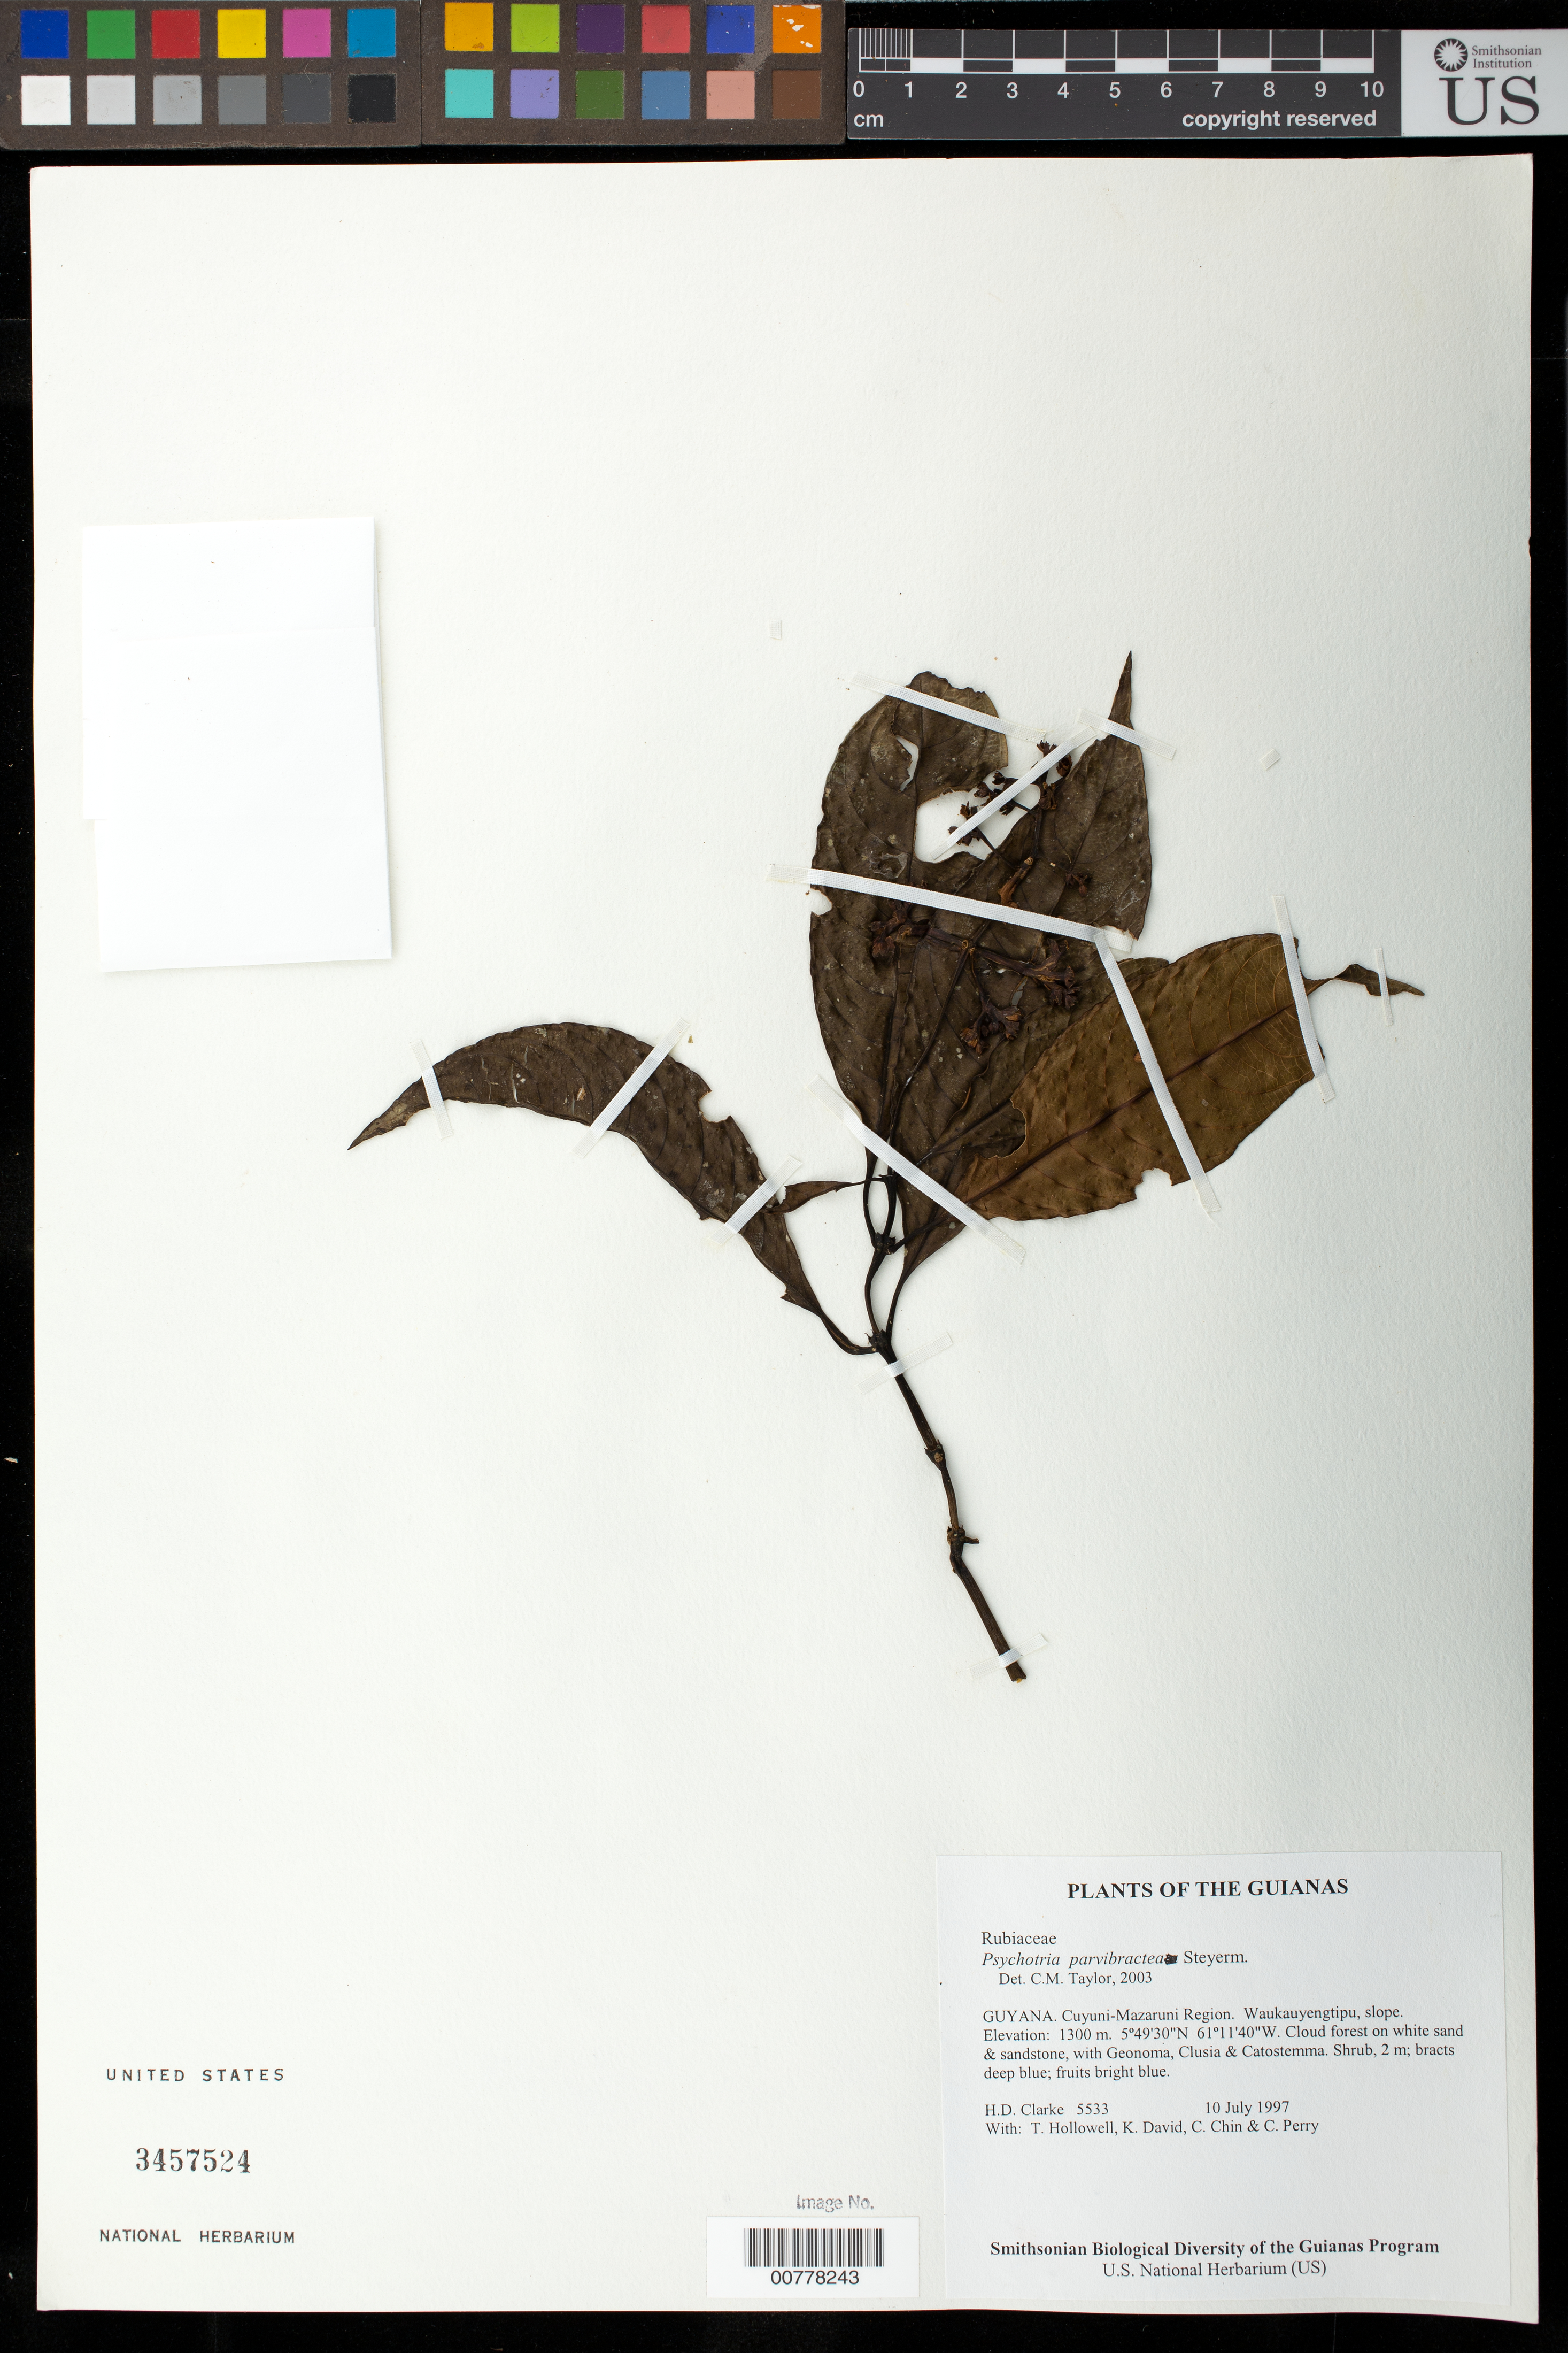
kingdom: Plantae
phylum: Tracheophyta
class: Magnoliopsida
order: Gentianales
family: Rubiaceae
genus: Psychotria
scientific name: Psychotria parvibractea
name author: Steyerm.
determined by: Taylor, Charlotte M.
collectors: H. D. Clarke, T. Hollowell, K. David, C. Chin & C. Perry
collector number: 5533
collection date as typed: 10 July 1997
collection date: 1997-07-10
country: Guyana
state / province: Cuyuni-Mazaruni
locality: Waukauyengtipu, slope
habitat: Cloud forest on white sand & sandstone, with Geonoma, Clusia & Catostemma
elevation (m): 1300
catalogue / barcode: US 3457524